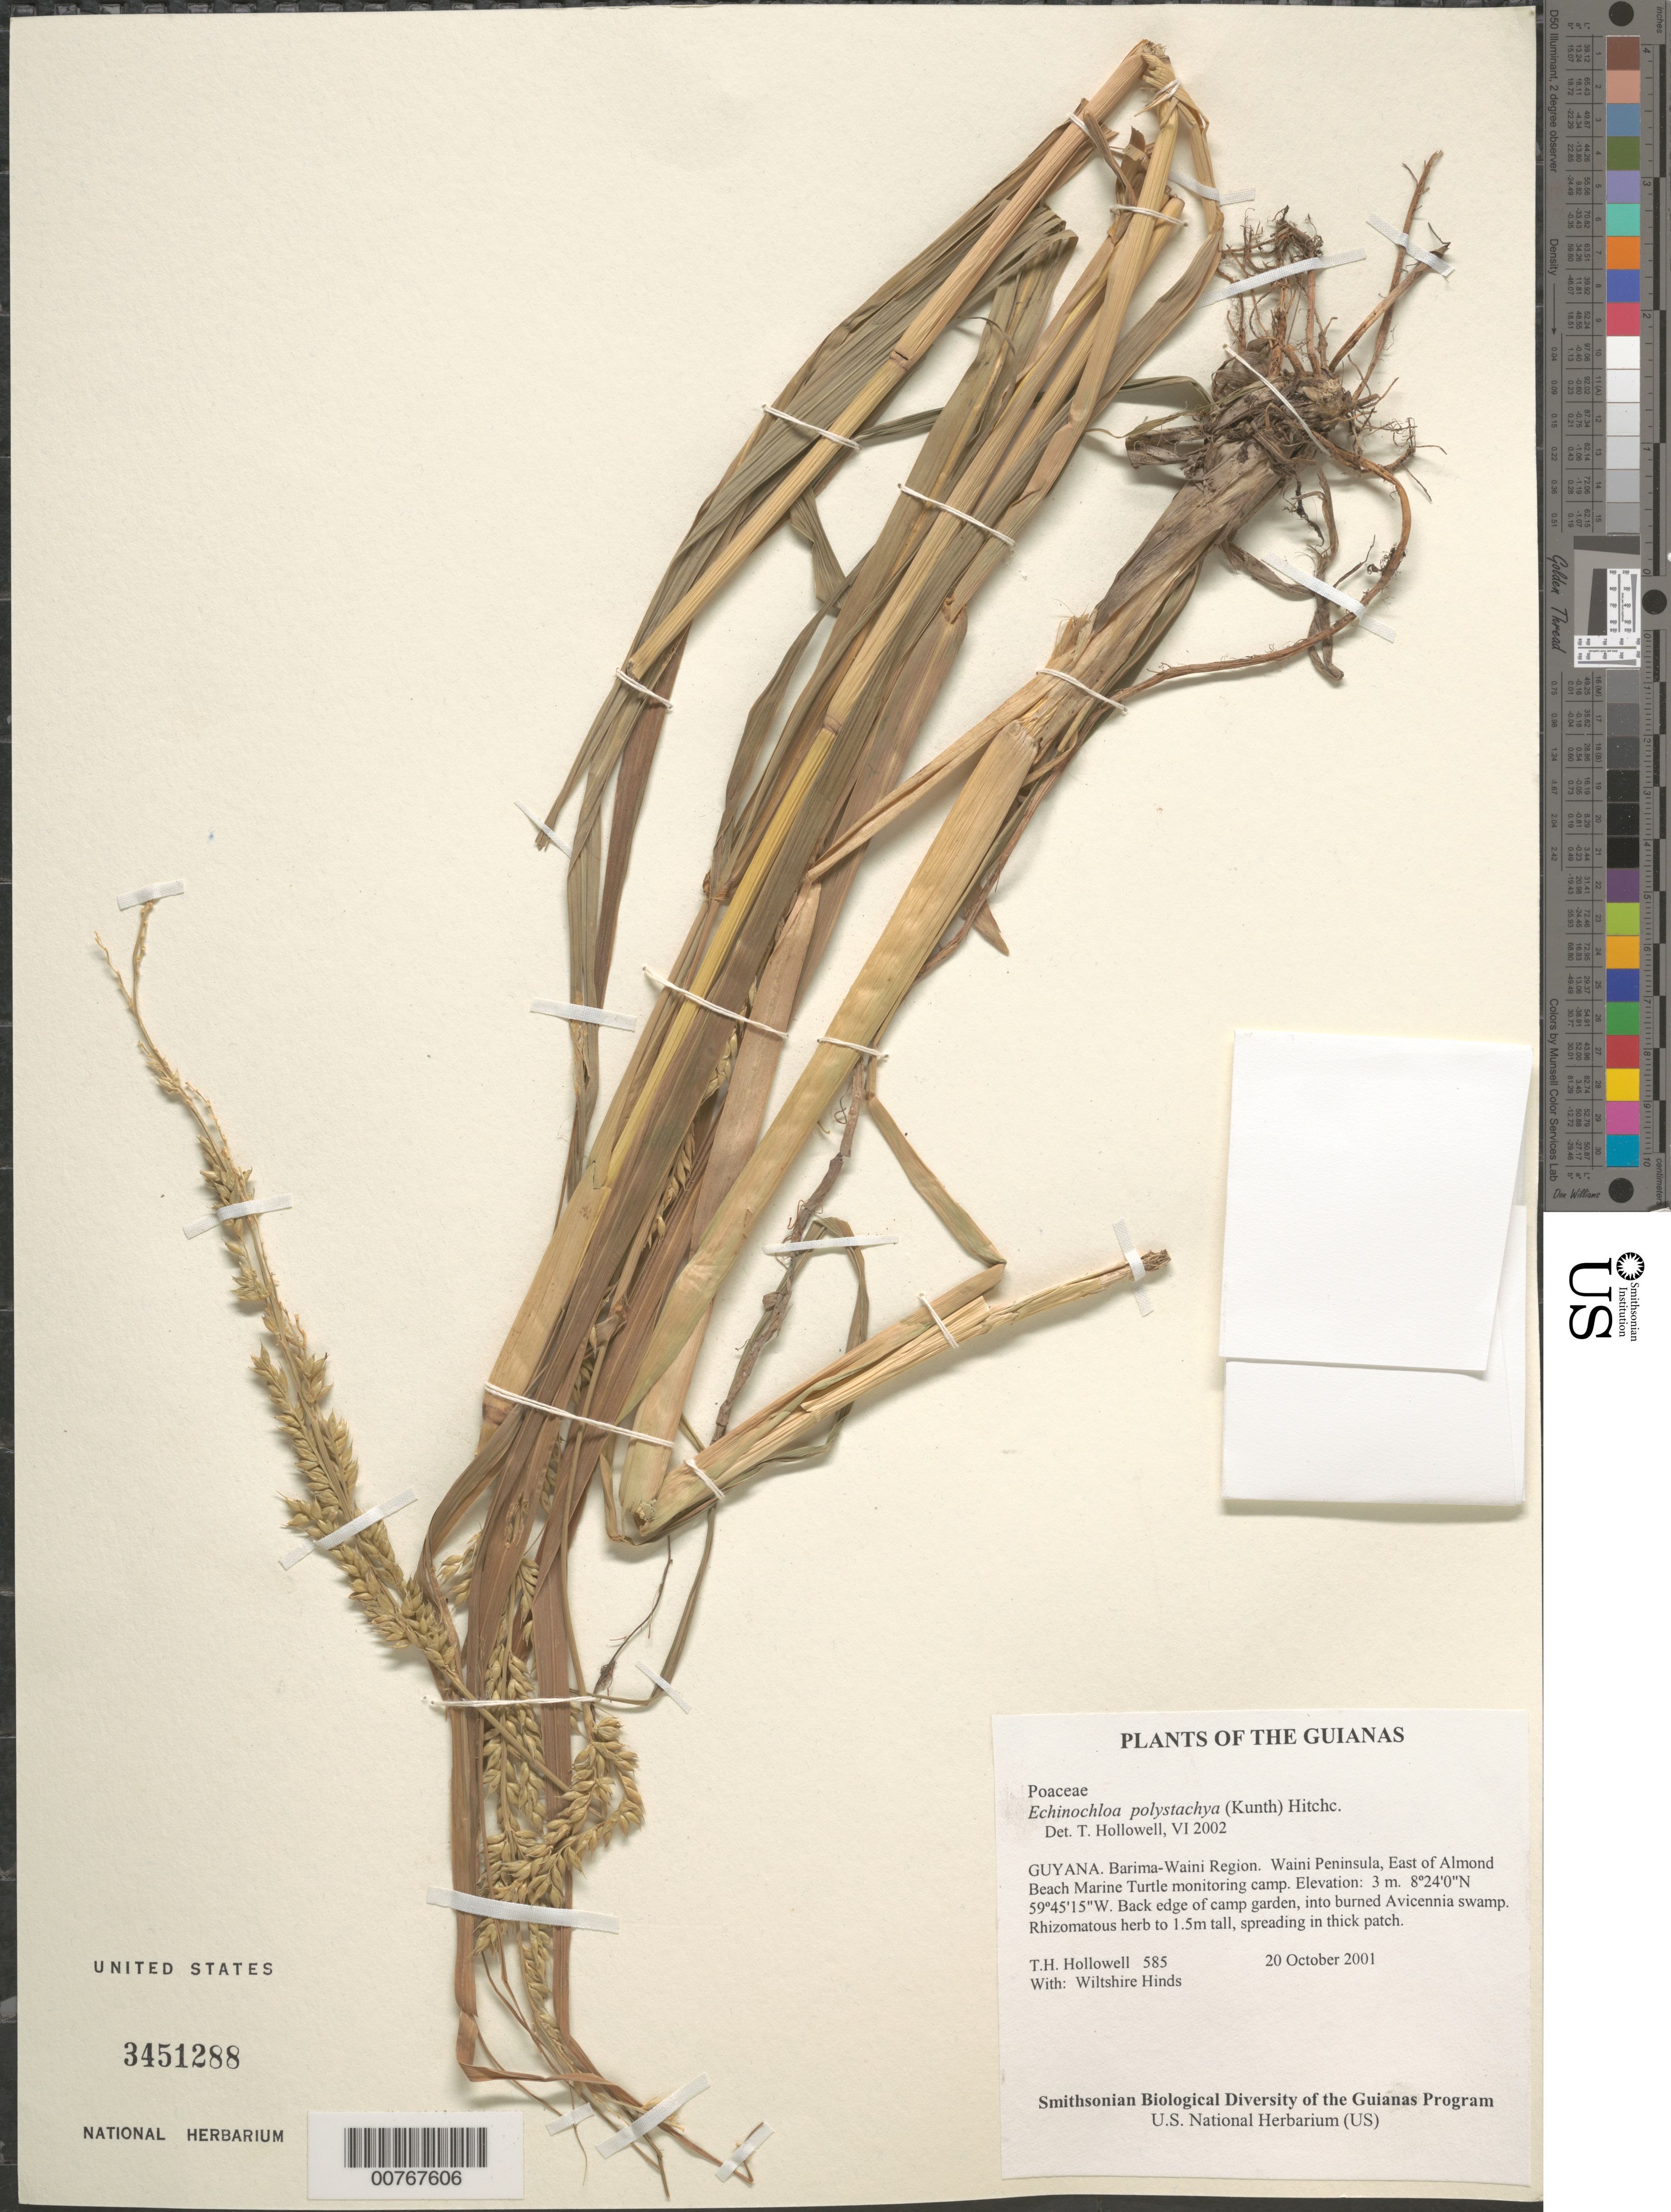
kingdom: Plantae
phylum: Tracheophyta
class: Liliopsida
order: Poales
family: Poaceae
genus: Echinochloa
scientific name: Echinochloa polystachya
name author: (Kunth) Hitchc.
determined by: Hollowell, T. H., (BOT), Smithsonian Institution - National Museum of Natural History (UNITED STATES)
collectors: T. Hollowell & W. Hinds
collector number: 585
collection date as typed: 20 October 2001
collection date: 2001-10-20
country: Guyana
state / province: Barima-Waini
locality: Waini Peninsula, East of Almond Beach Marine Turtle monitoring camp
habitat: Back edge of camp garden, into burned Avicennia swamp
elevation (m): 3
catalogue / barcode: US 3451288